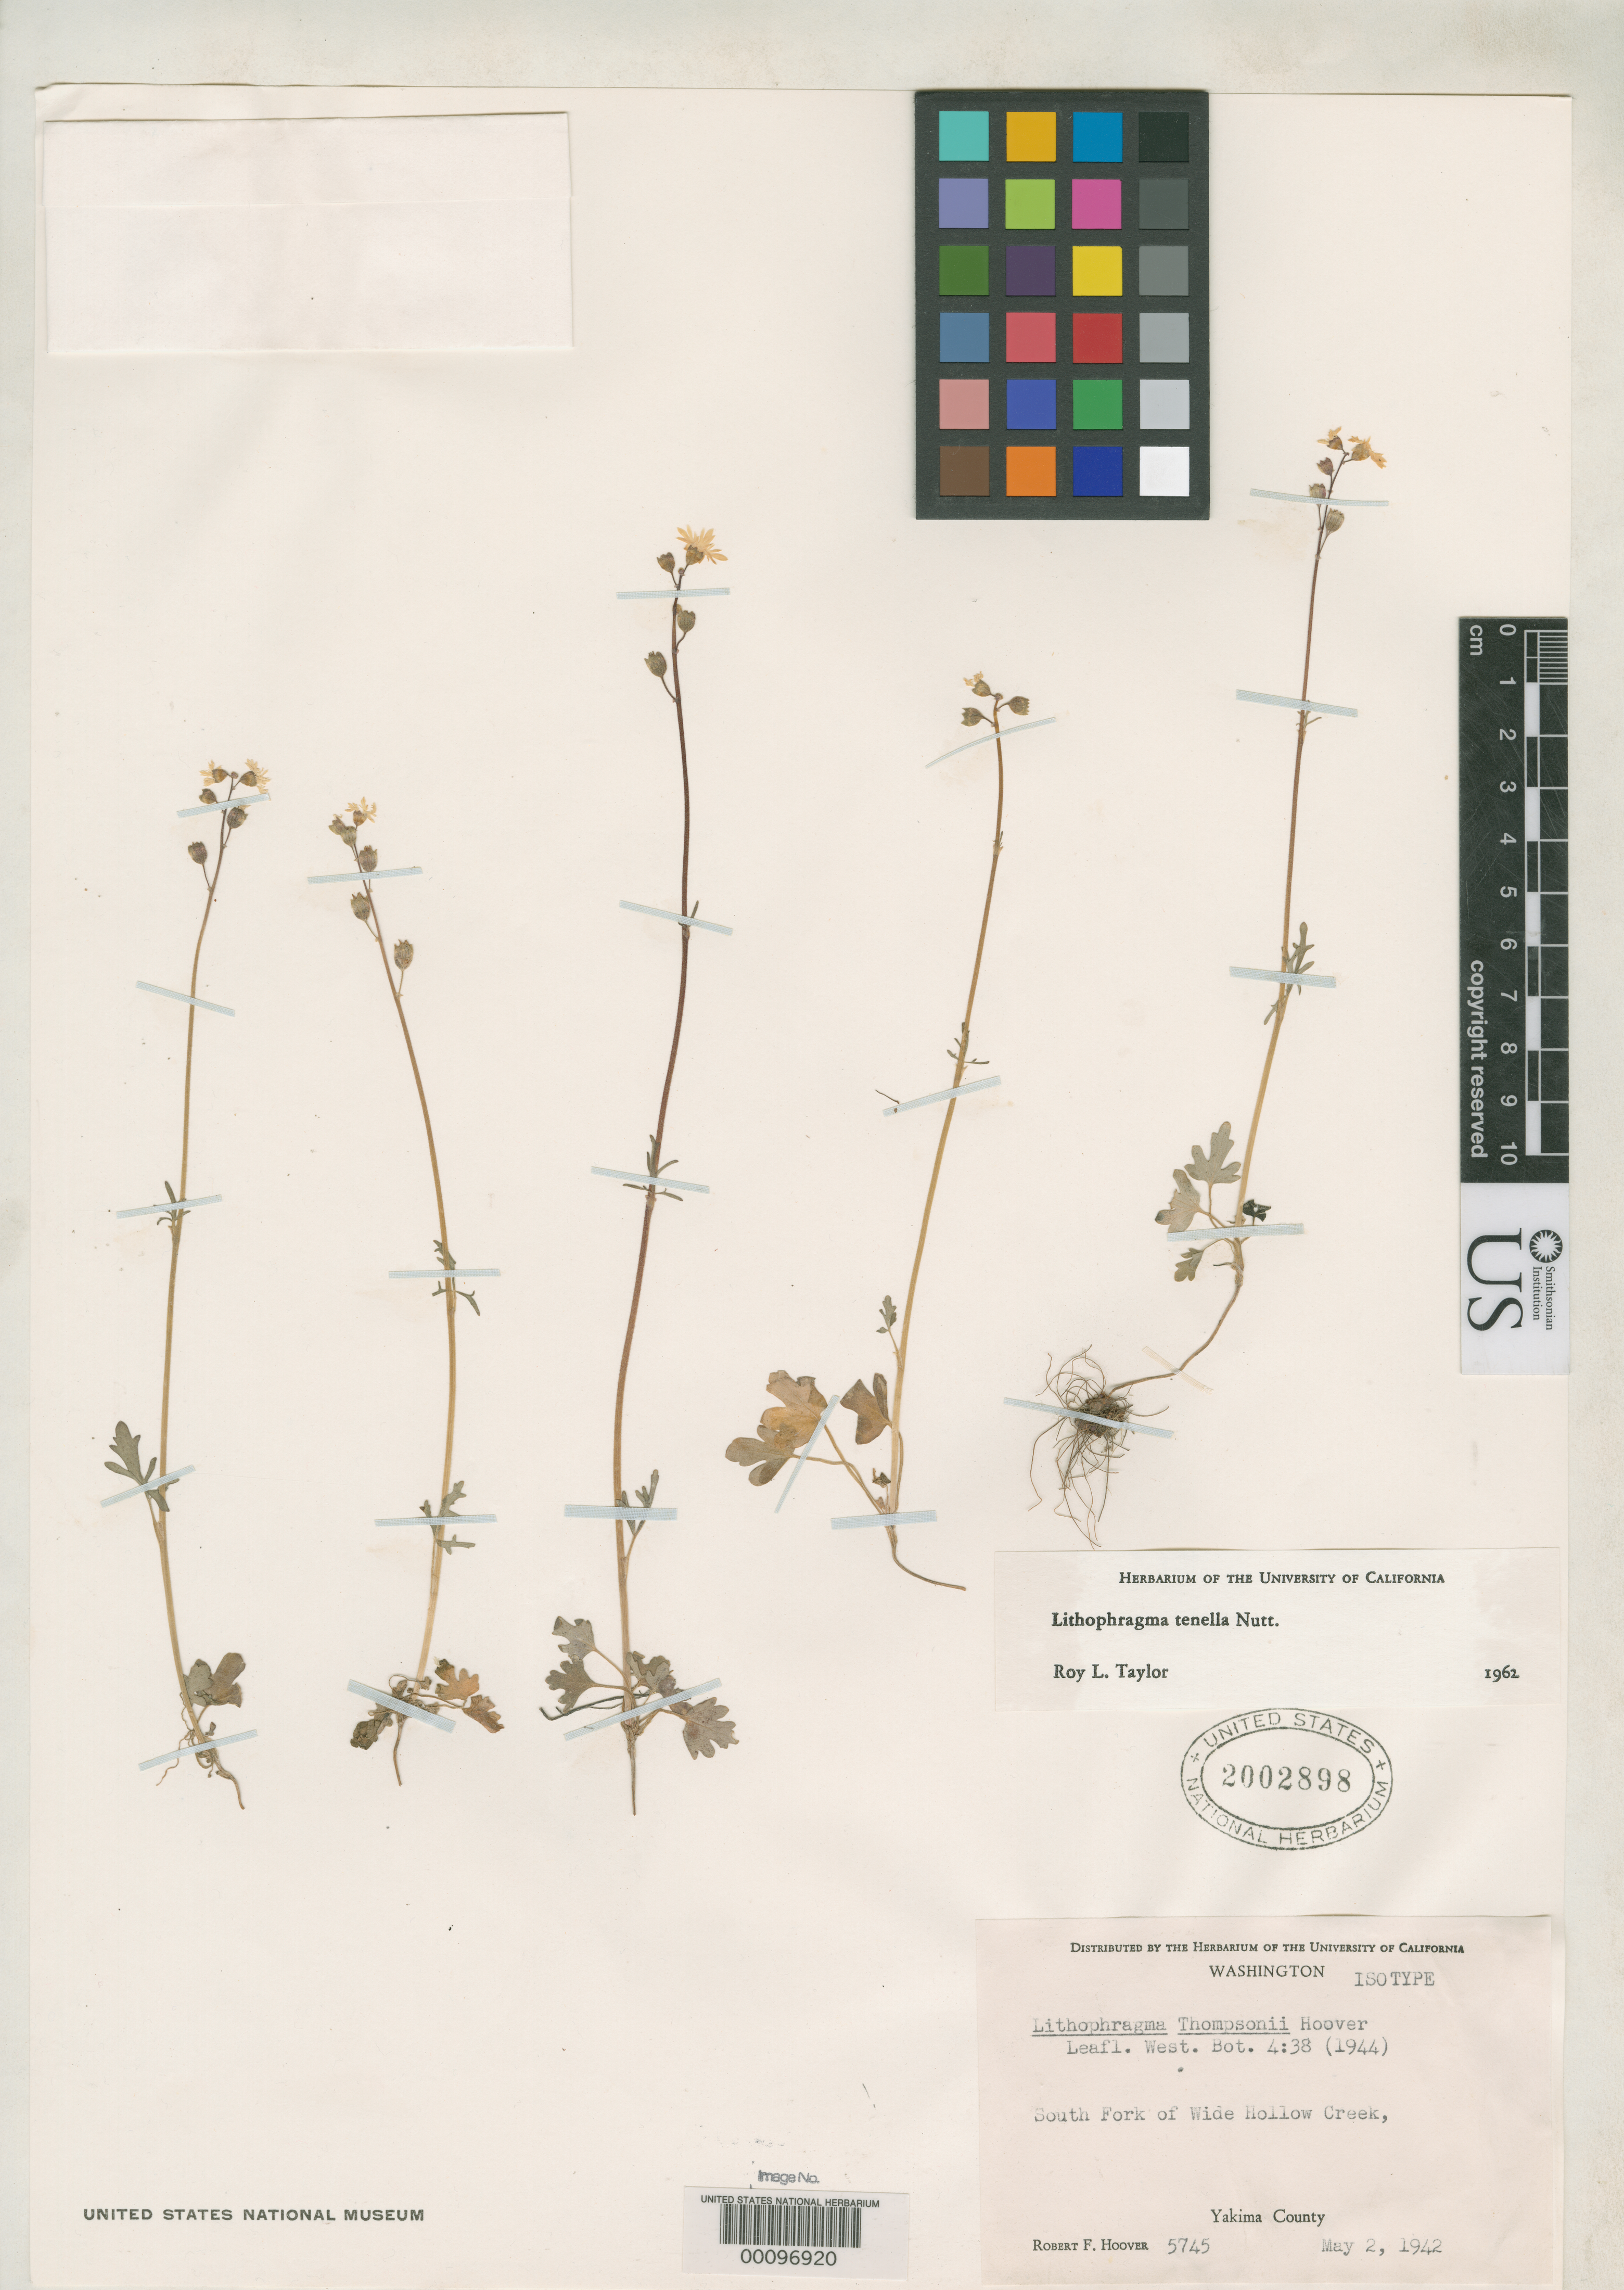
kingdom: Plantae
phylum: Tracheophyta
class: Magnoliopsida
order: Saxifragales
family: Saxifragaceae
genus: Lithophragma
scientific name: Lithophragma thompsonii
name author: Hoover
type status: Isotype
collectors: R. F. Hoover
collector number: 5745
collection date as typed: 02 May 1942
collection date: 1942-05-02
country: United States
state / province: Washington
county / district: Yakima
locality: S fork of Wide Hollow Creek.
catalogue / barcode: US 2002898